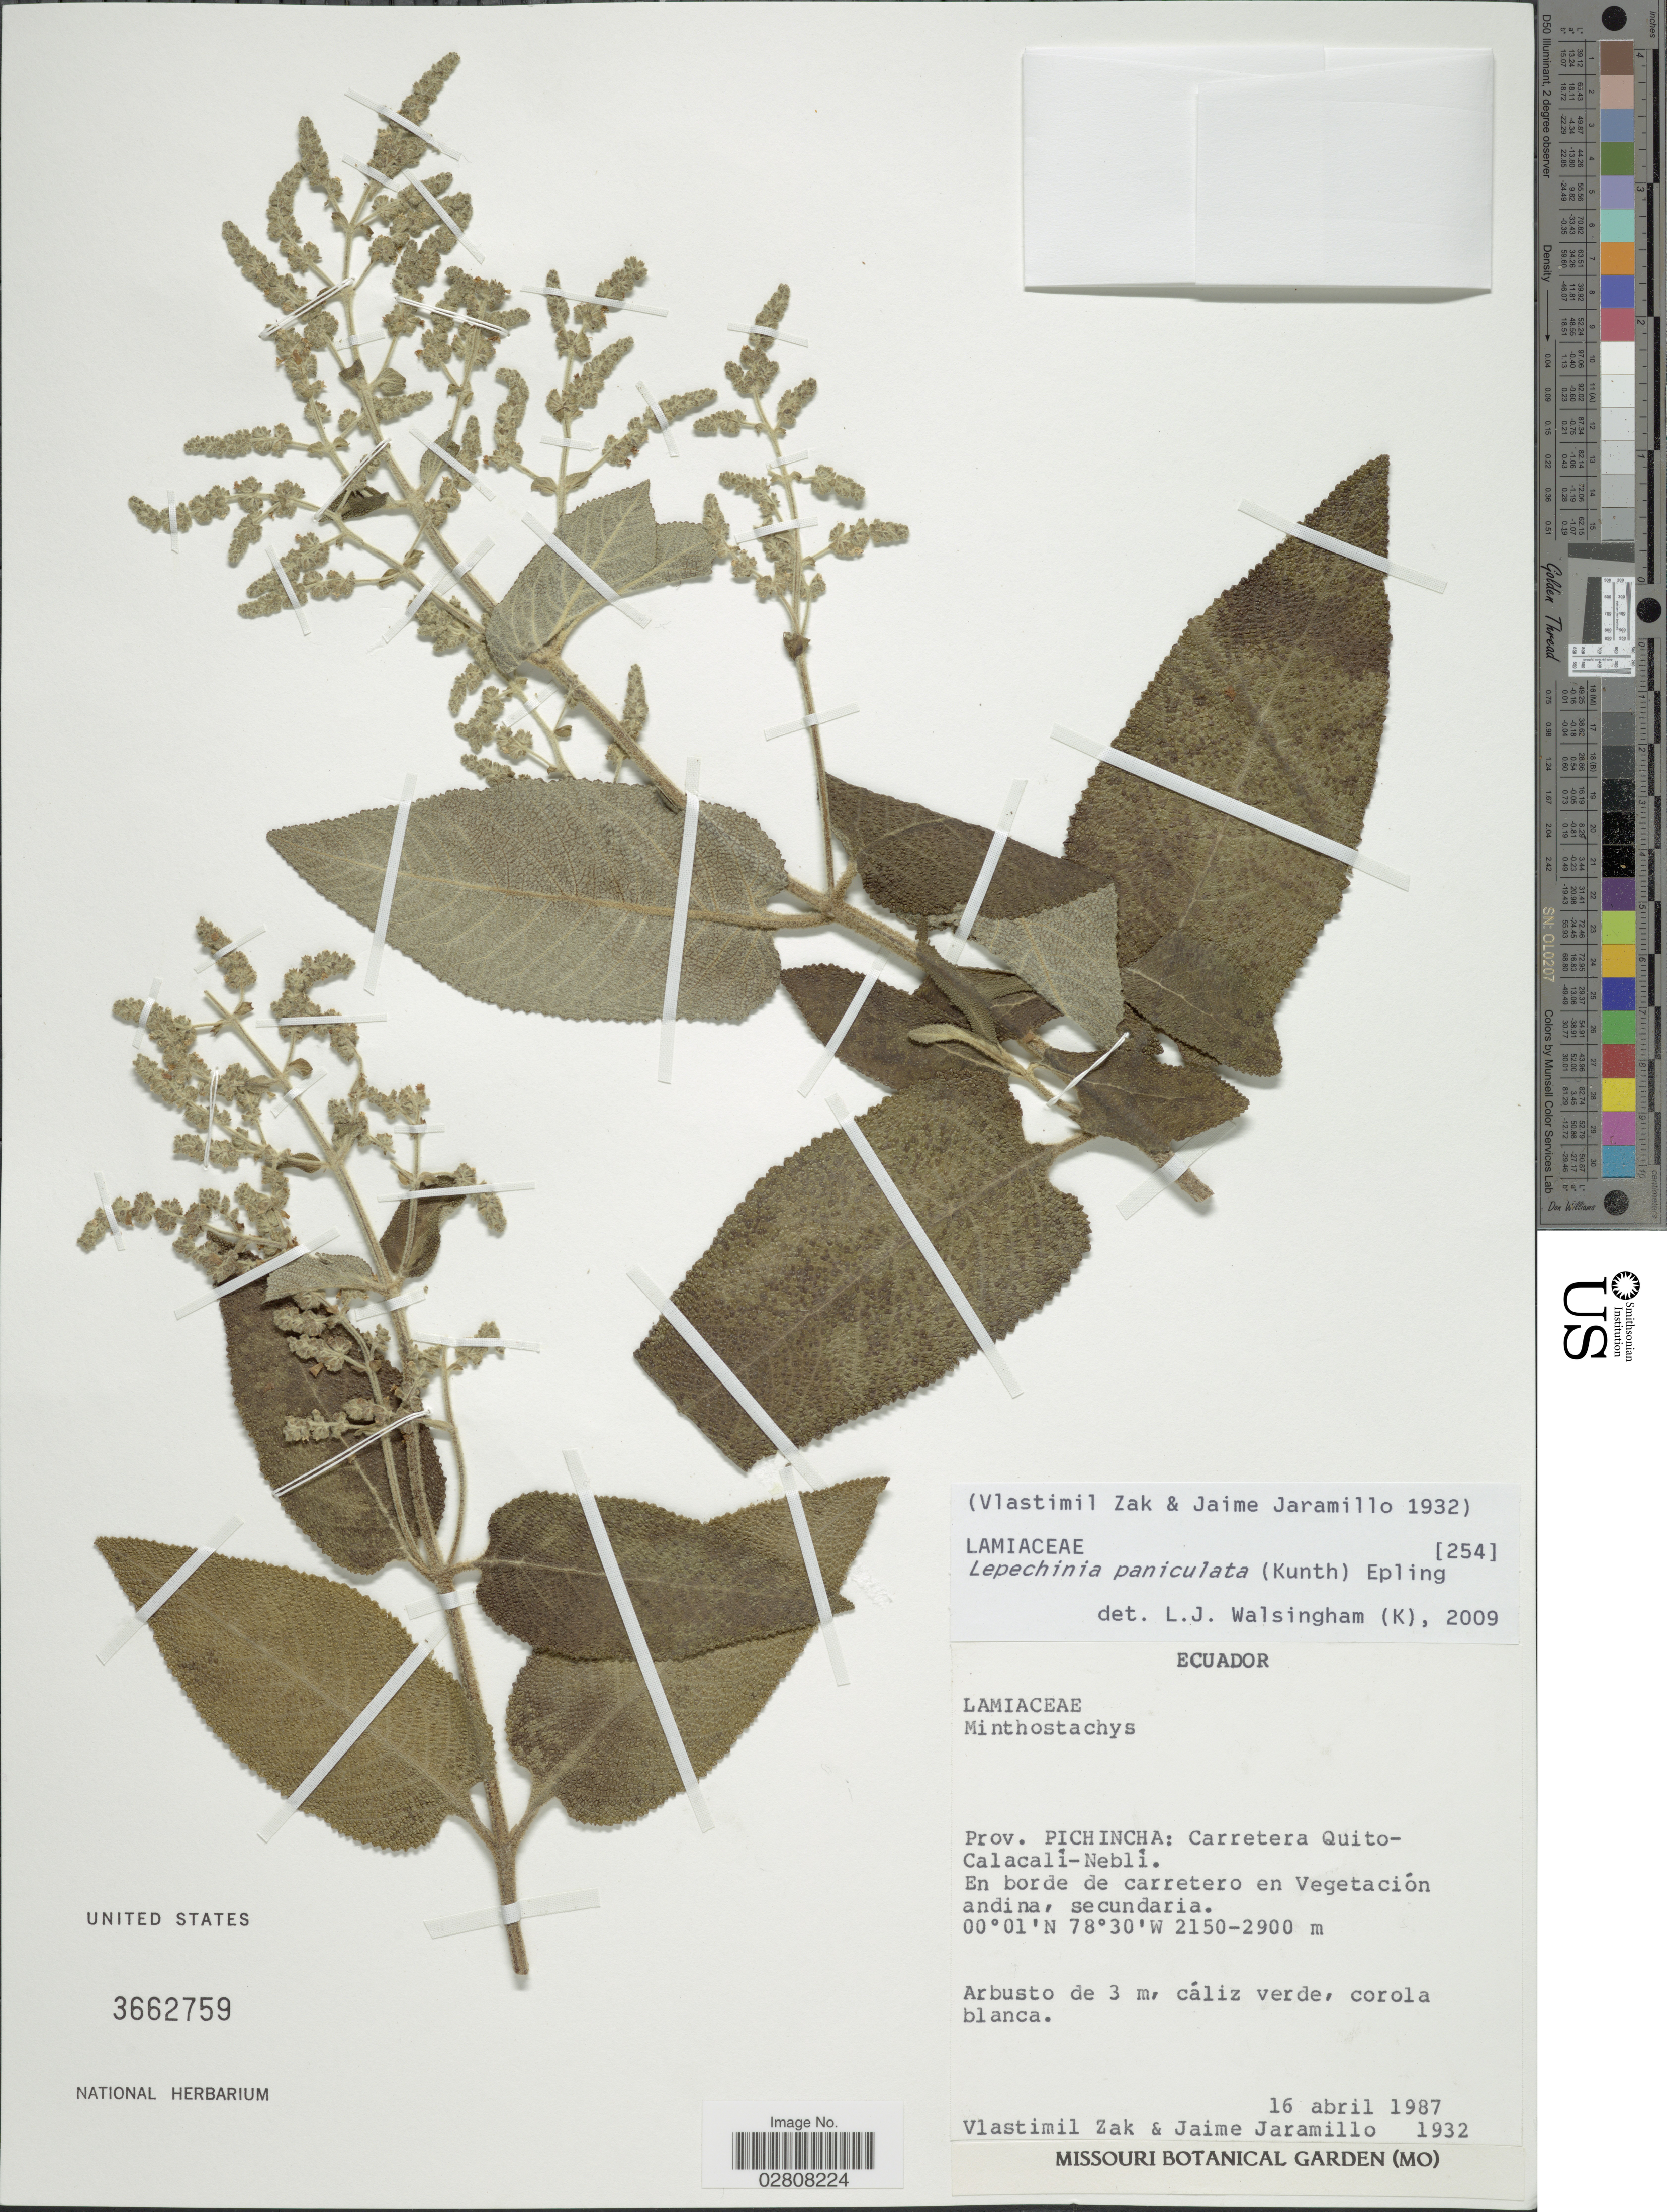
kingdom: Plantae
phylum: Tracheophyta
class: Magnoliopsida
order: Lamiales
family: Lamiaceae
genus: Lepechinia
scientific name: Lepechinia paniculata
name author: (Kunth) Epling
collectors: V. Zak & J. Jaramillo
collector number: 1932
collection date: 1987-04-16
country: Ecuador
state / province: Pichincha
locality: Prov. Pichincha: Carretera Quito-Calacalí-Neblí.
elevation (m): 2150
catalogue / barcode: US 3662759